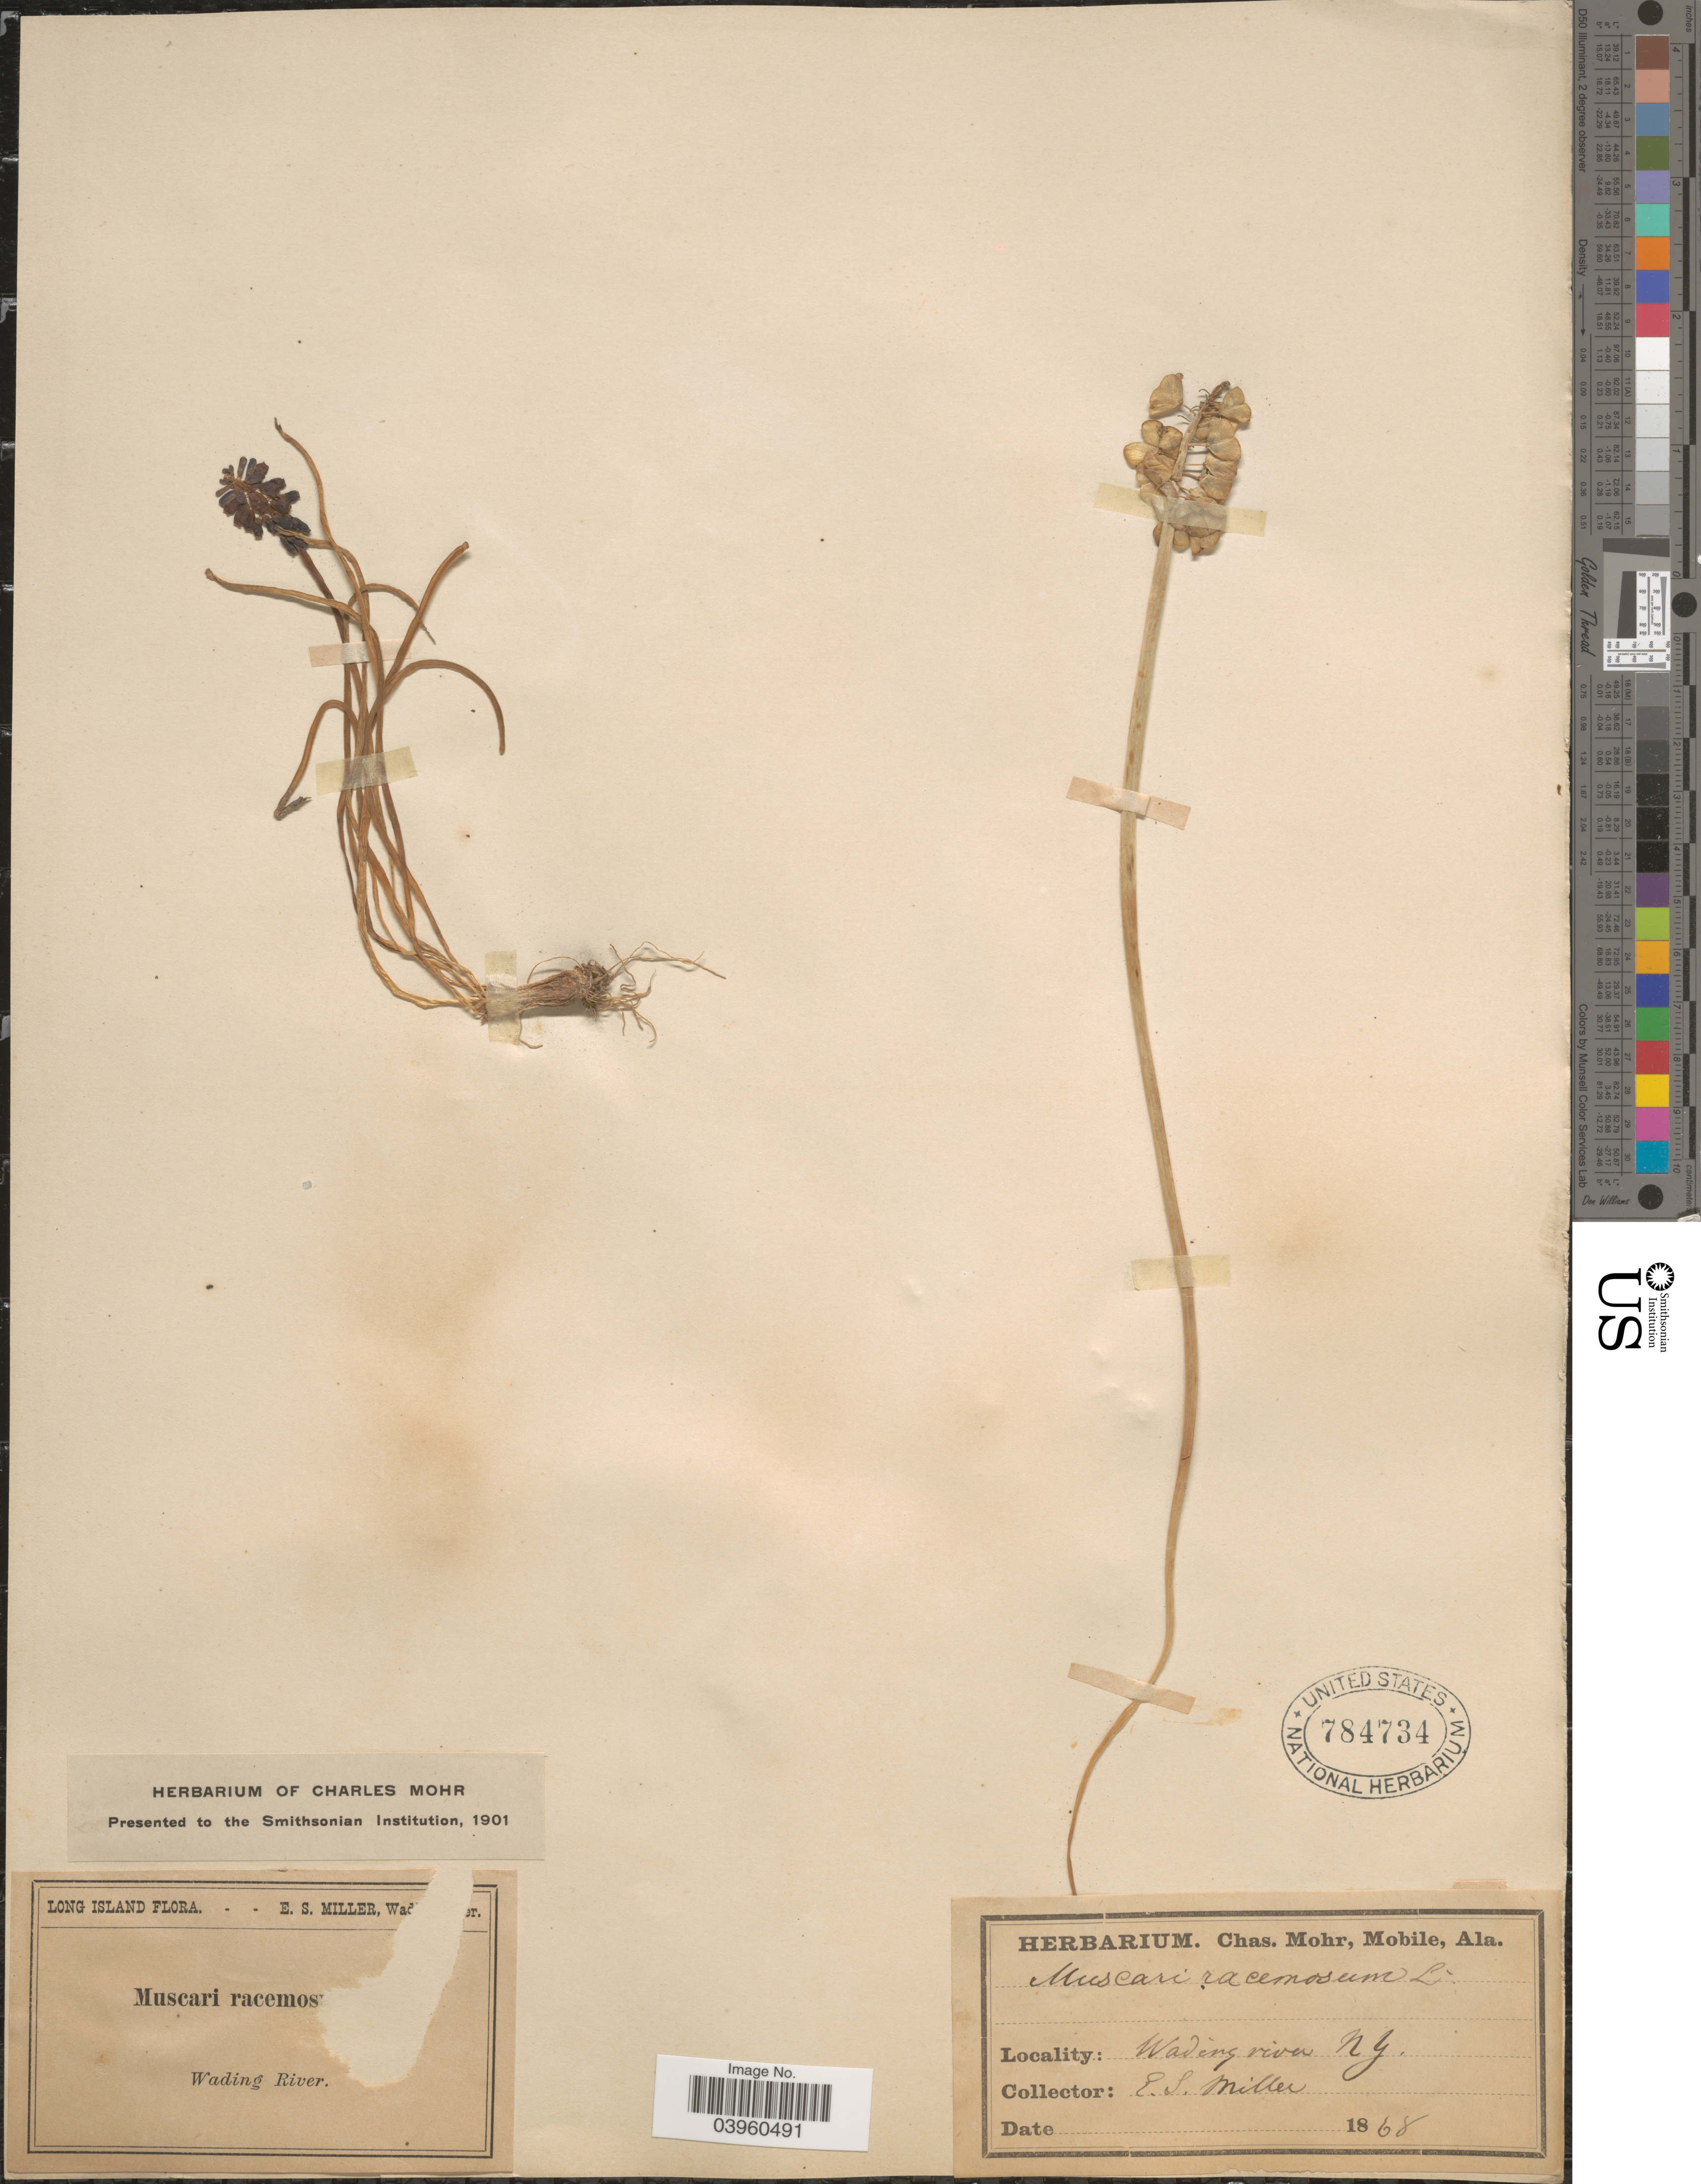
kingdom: Plantae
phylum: Tracheophyta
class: Liliopsida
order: Asparagales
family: Asparagaceae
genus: Muscari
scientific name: Muscari racemosum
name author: (L.) Mill.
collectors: E. S. Miller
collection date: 1868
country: United States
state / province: New York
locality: Wading River.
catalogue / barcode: US 784734